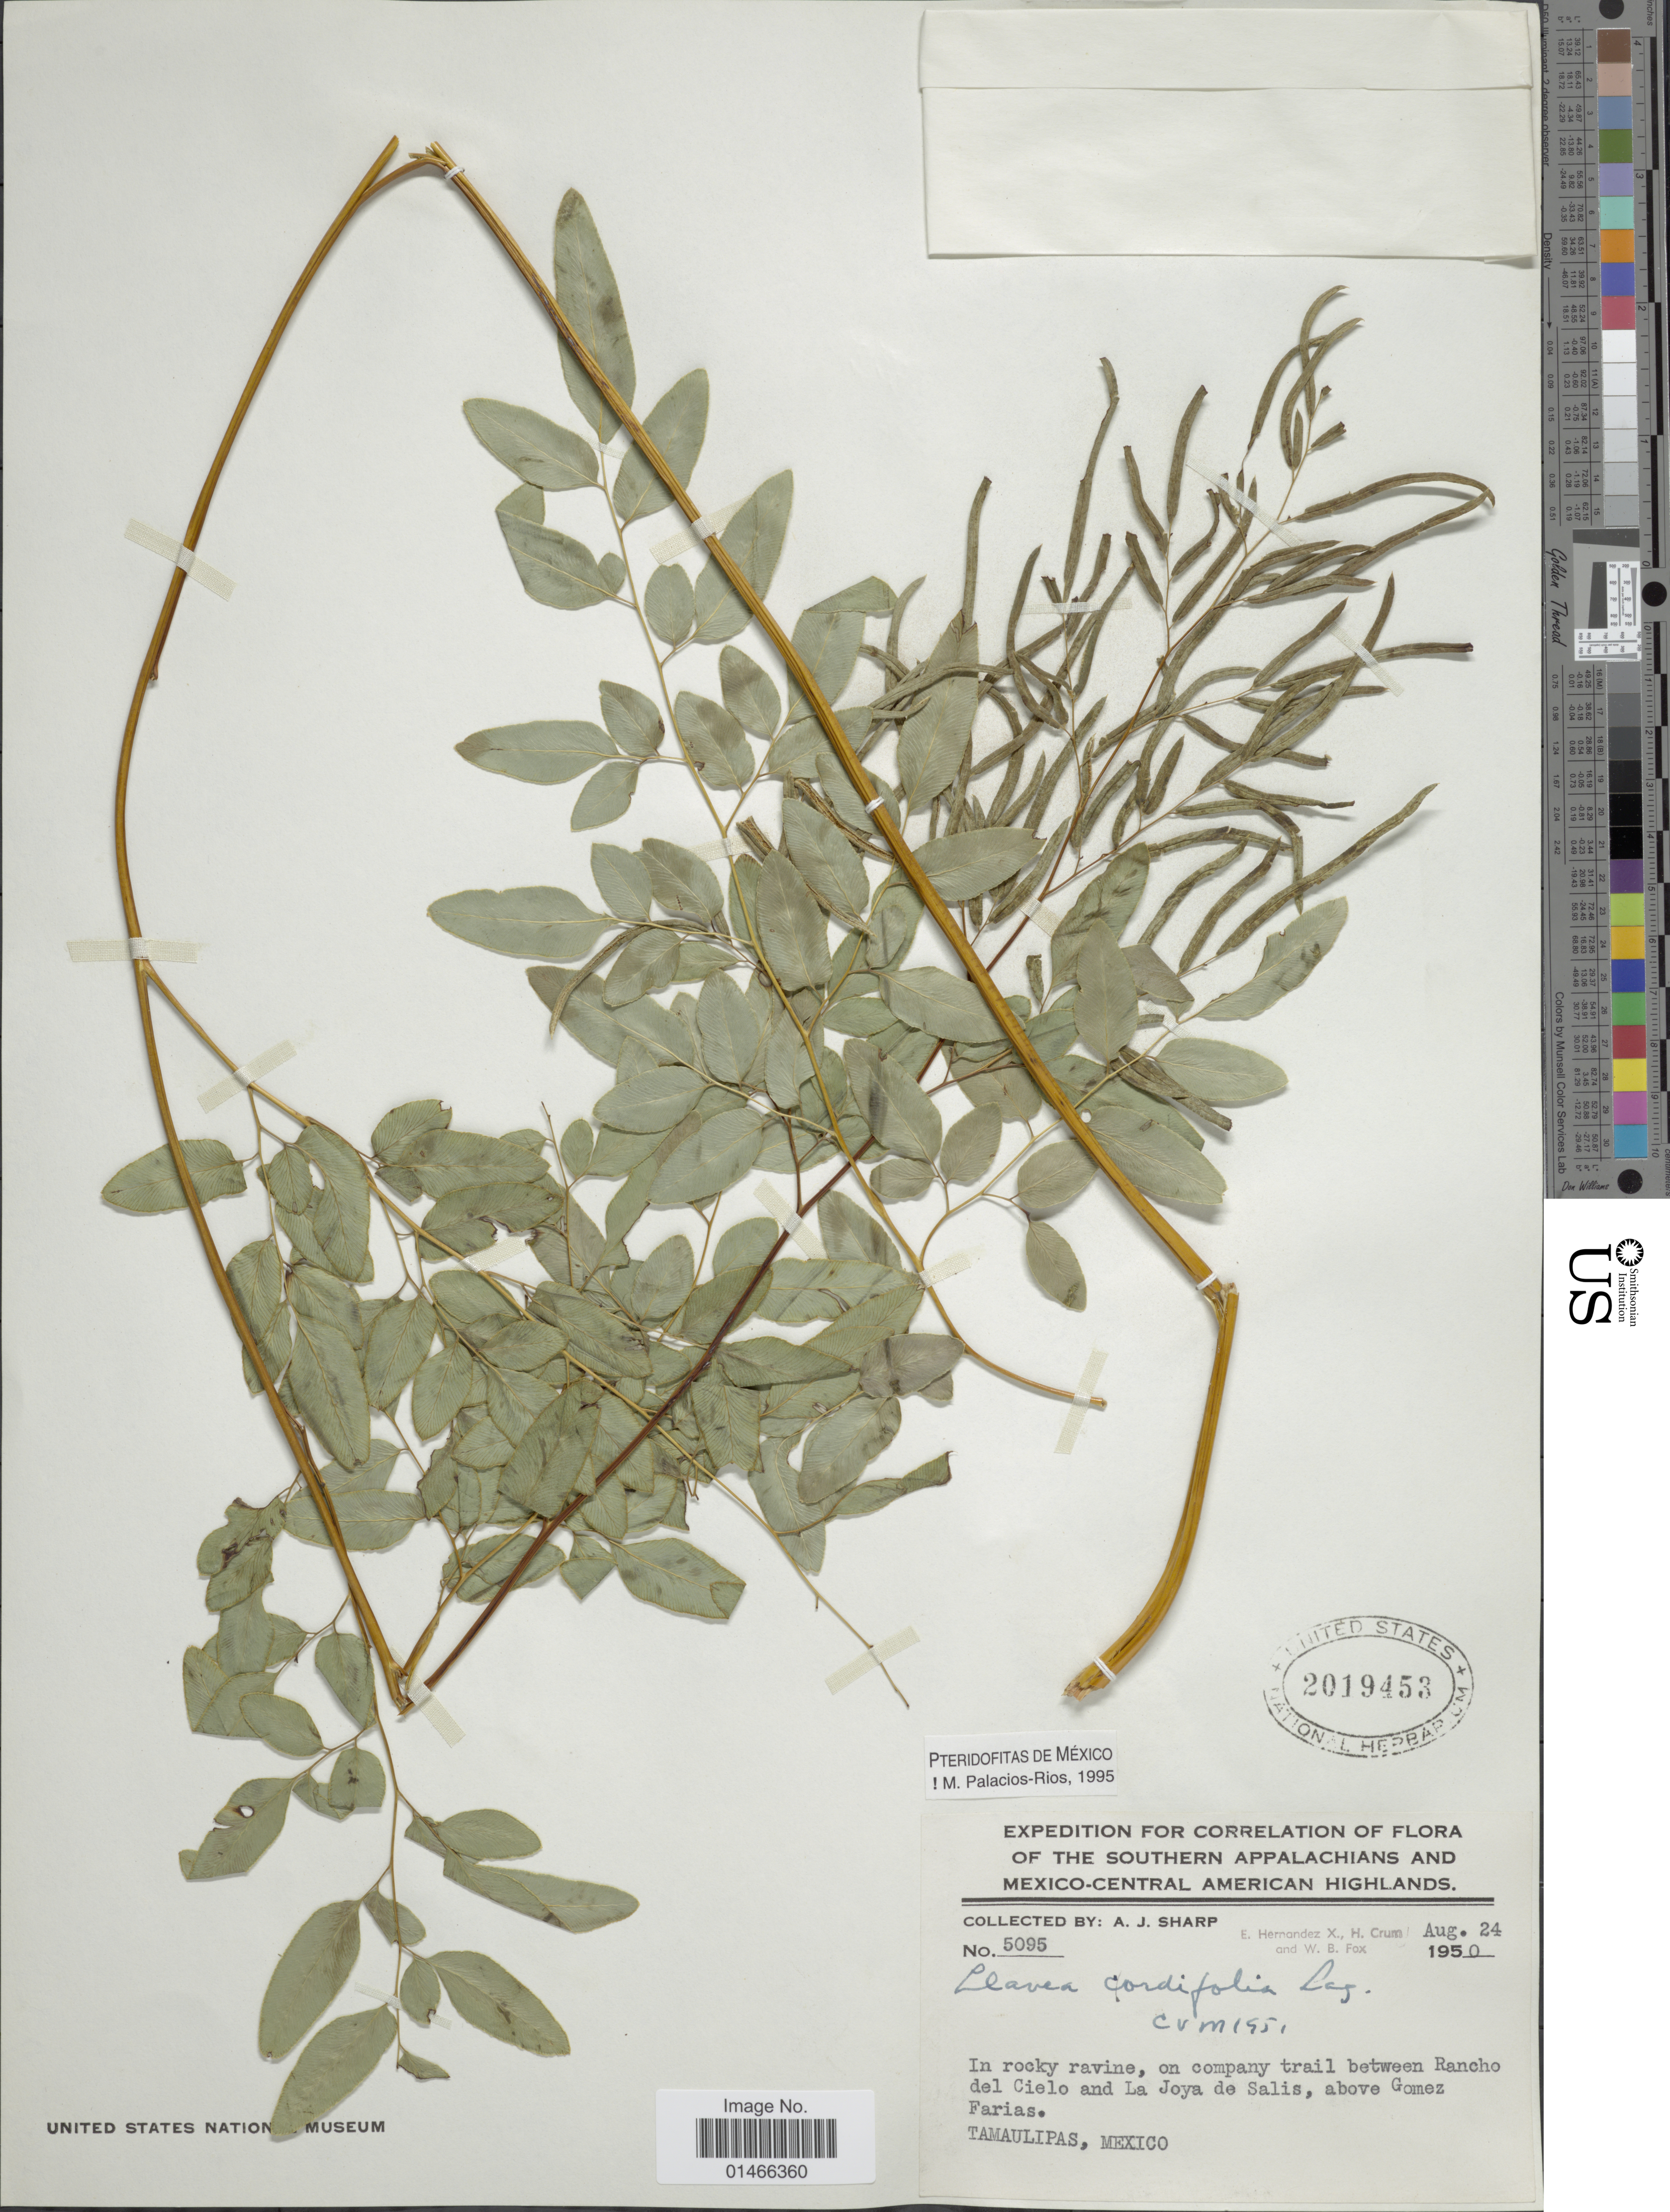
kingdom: Plantae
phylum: Tracheophyta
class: Polypodiopsida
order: Polypodiales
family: Pteridaceae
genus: Llavea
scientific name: Llavea cordifolia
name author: Lag.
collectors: A. J. Sharp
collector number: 5095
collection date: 1950-08-24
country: Mexico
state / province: Tamaulipas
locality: In rocky ravine, on company trail between Rancho del Cielo and La Joya de Salis, above Gomez Farias.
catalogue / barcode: US 2019458